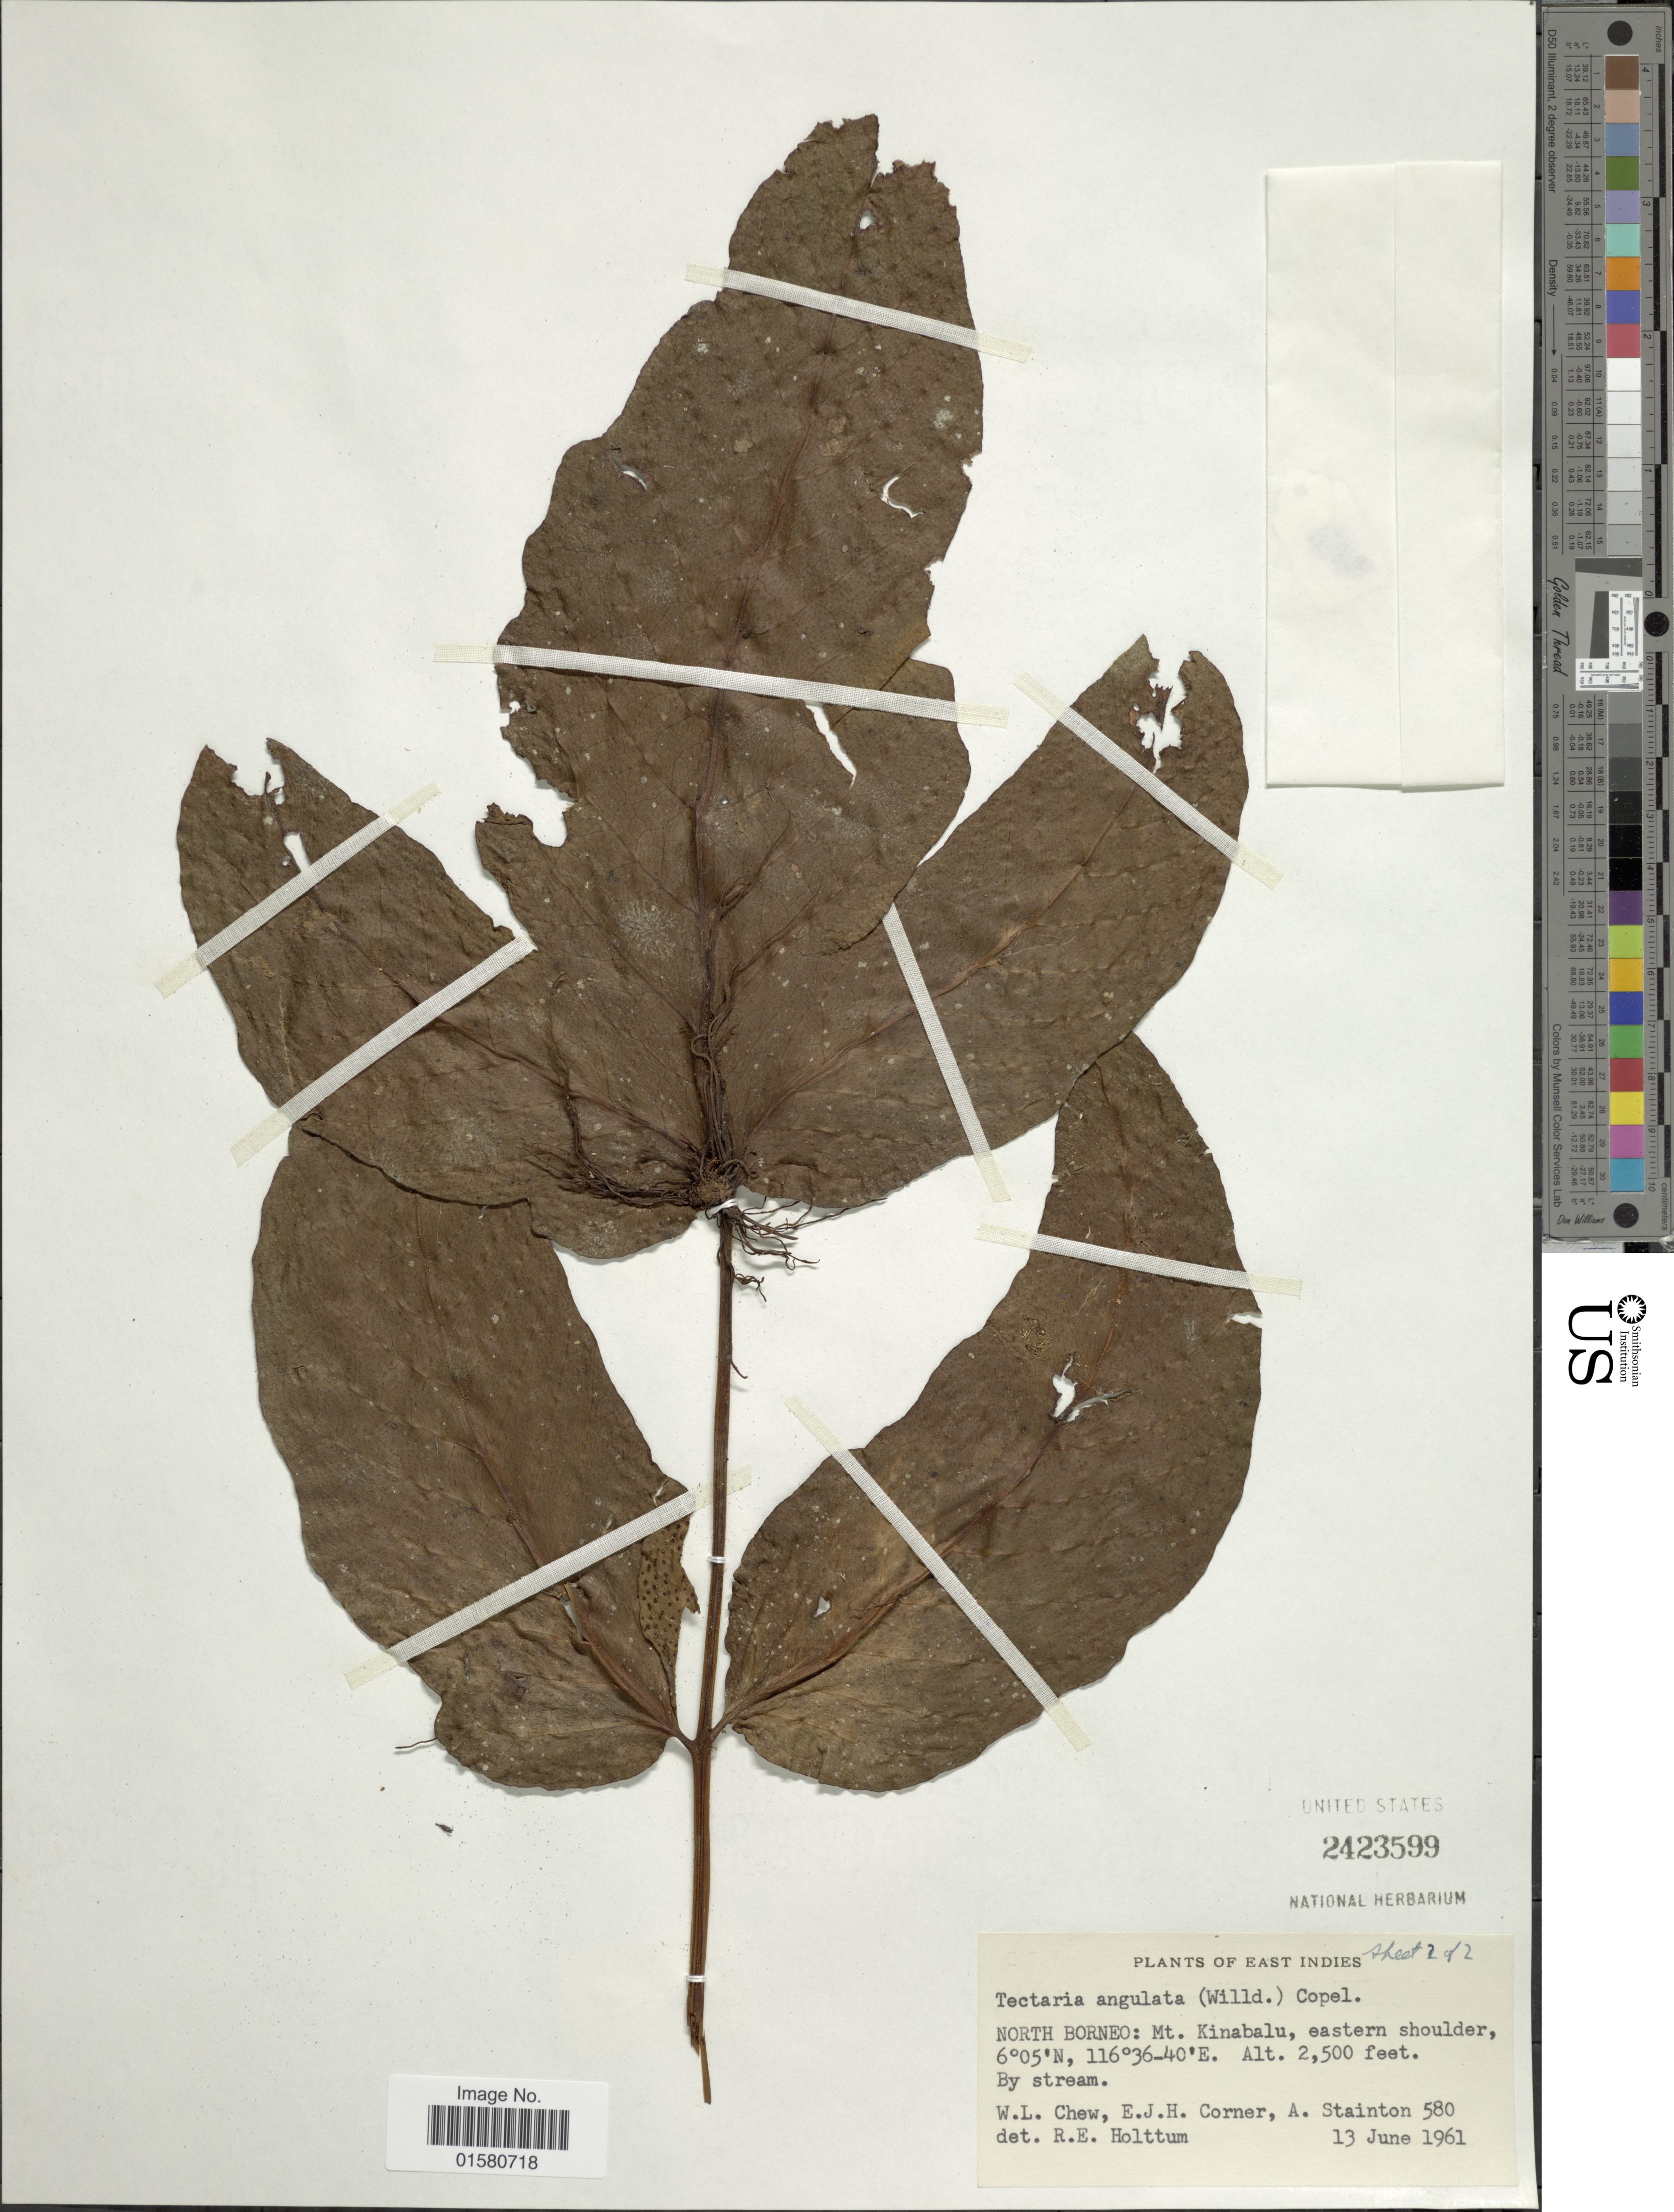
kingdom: Plantae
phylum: Tracheophyta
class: Polypodiopsida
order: Polypodiales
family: Tectariaceae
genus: Tectaria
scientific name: Tectaria angulata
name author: (Willd.) Copel.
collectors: W. Chew, E. Corner & A. Stainton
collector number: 580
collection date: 1961-06-13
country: Malaysia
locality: North Borneo: Mt. Kinabalu, eastern shoulder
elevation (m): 762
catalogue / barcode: US 2423599